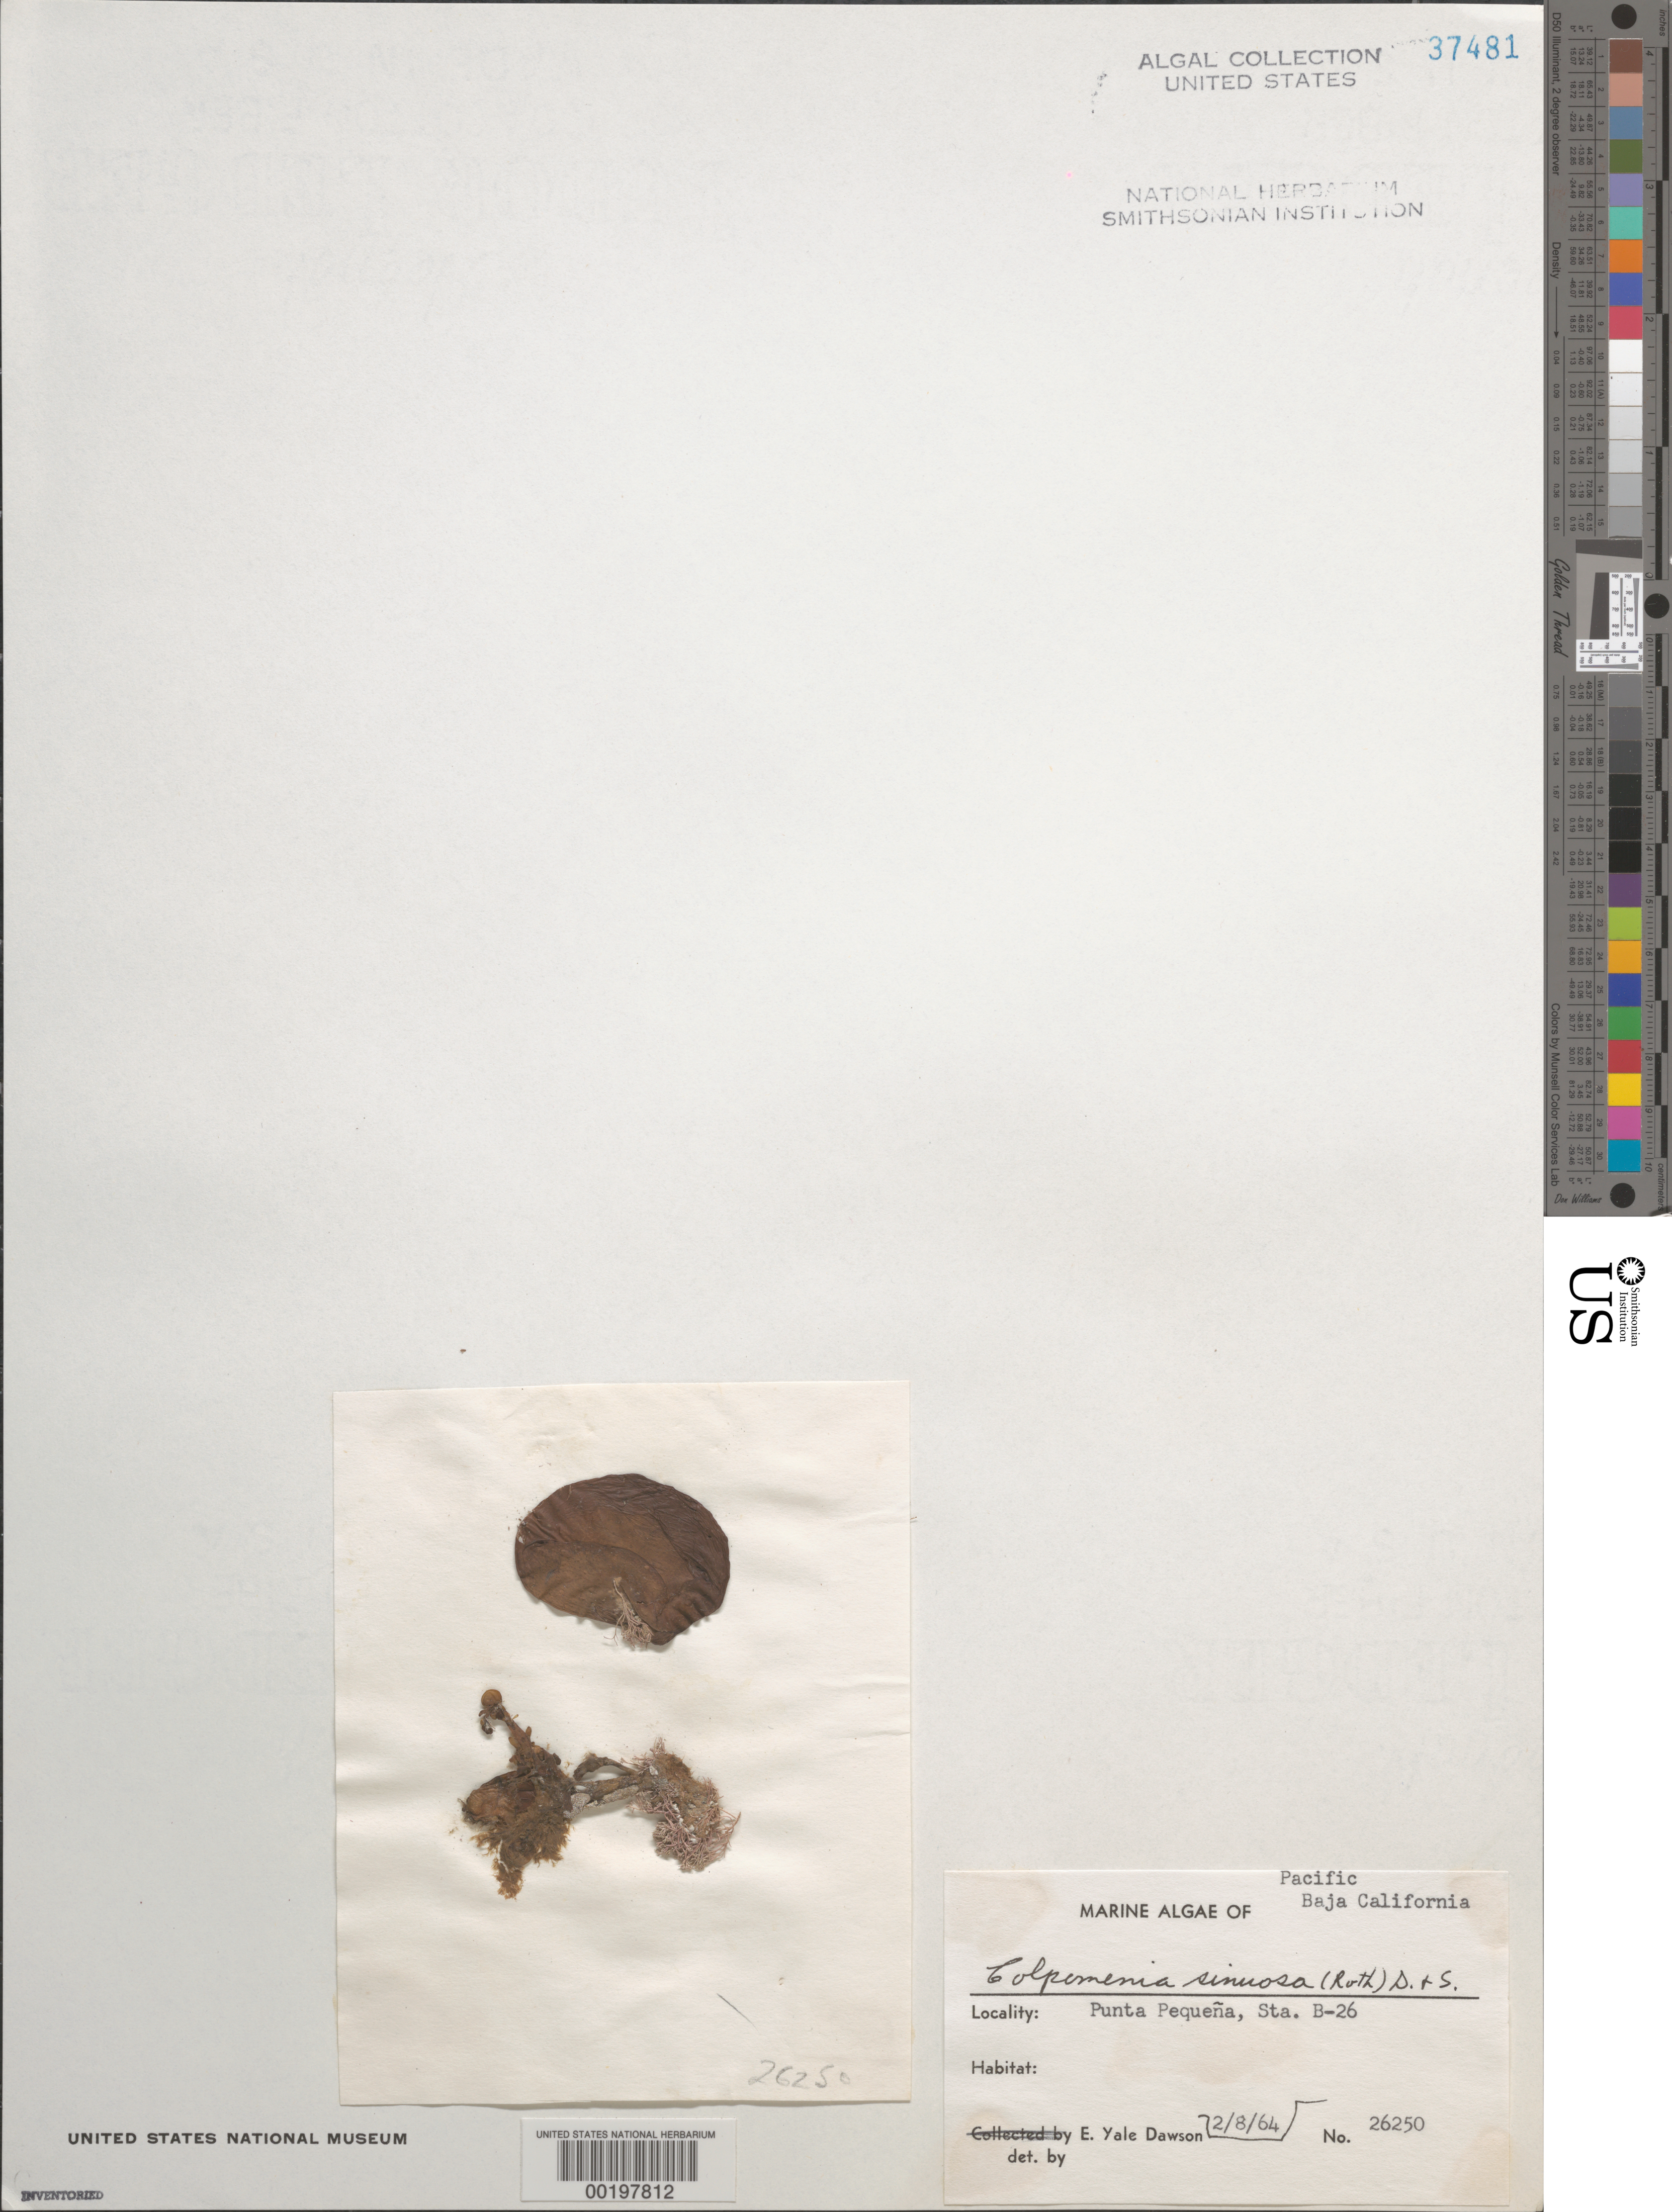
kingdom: Chromista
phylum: Ochrophyta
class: Phaeophyceae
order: Scytosiphonales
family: Scytosiphonaceae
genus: Colpomenia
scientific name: Colpomenia sinuosa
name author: (K. Mert. ex Roth) Derbes & Solier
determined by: Dawson, E. Y.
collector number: EYD 26250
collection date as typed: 08 Feb 1964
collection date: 1964-02-08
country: Mexico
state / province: Baja California Sur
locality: Punta Pequena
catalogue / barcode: US 37481